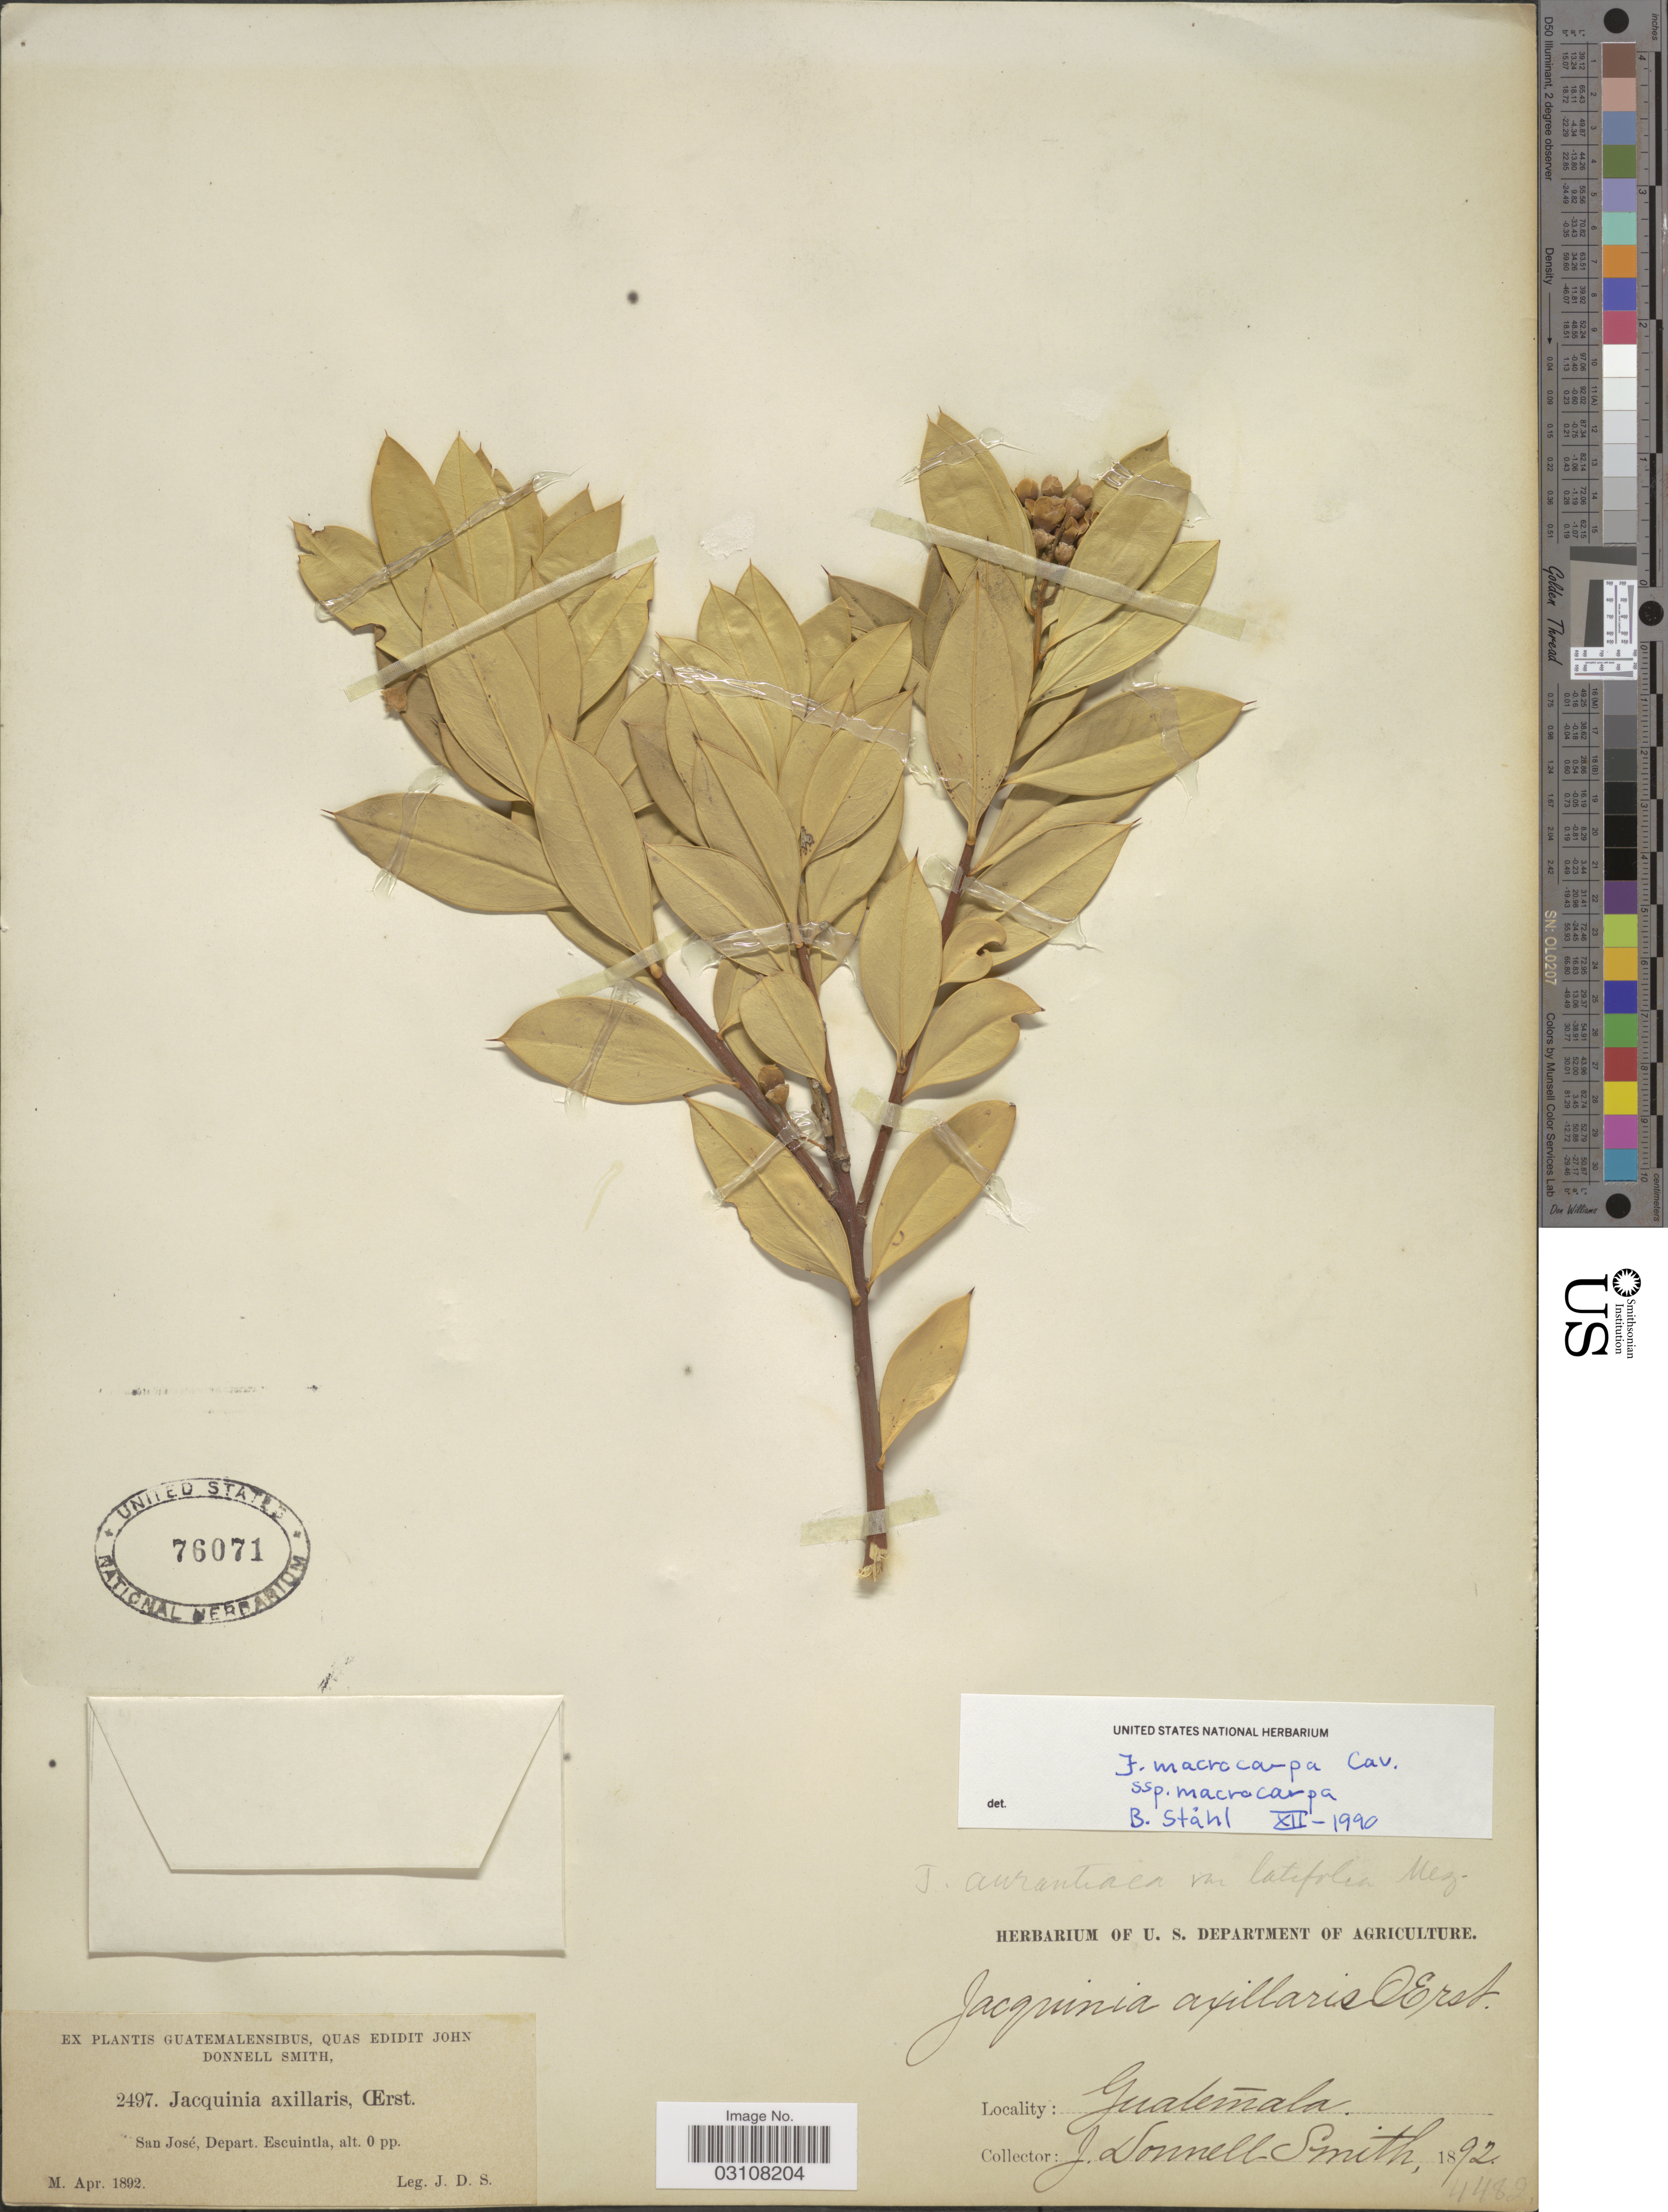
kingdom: Plantae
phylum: Tracheophyta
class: Magnoliopsida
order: Ericales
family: Primulaceae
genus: Jacquinia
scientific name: Jacquinia macrocarpa subsp. macrocarpa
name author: Cav.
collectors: J. Donnell Smith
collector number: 2497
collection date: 1892-04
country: Guatemala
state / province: Escuintla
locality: San José, Depart. Escuintla.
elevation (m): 0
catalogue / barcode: US 76071